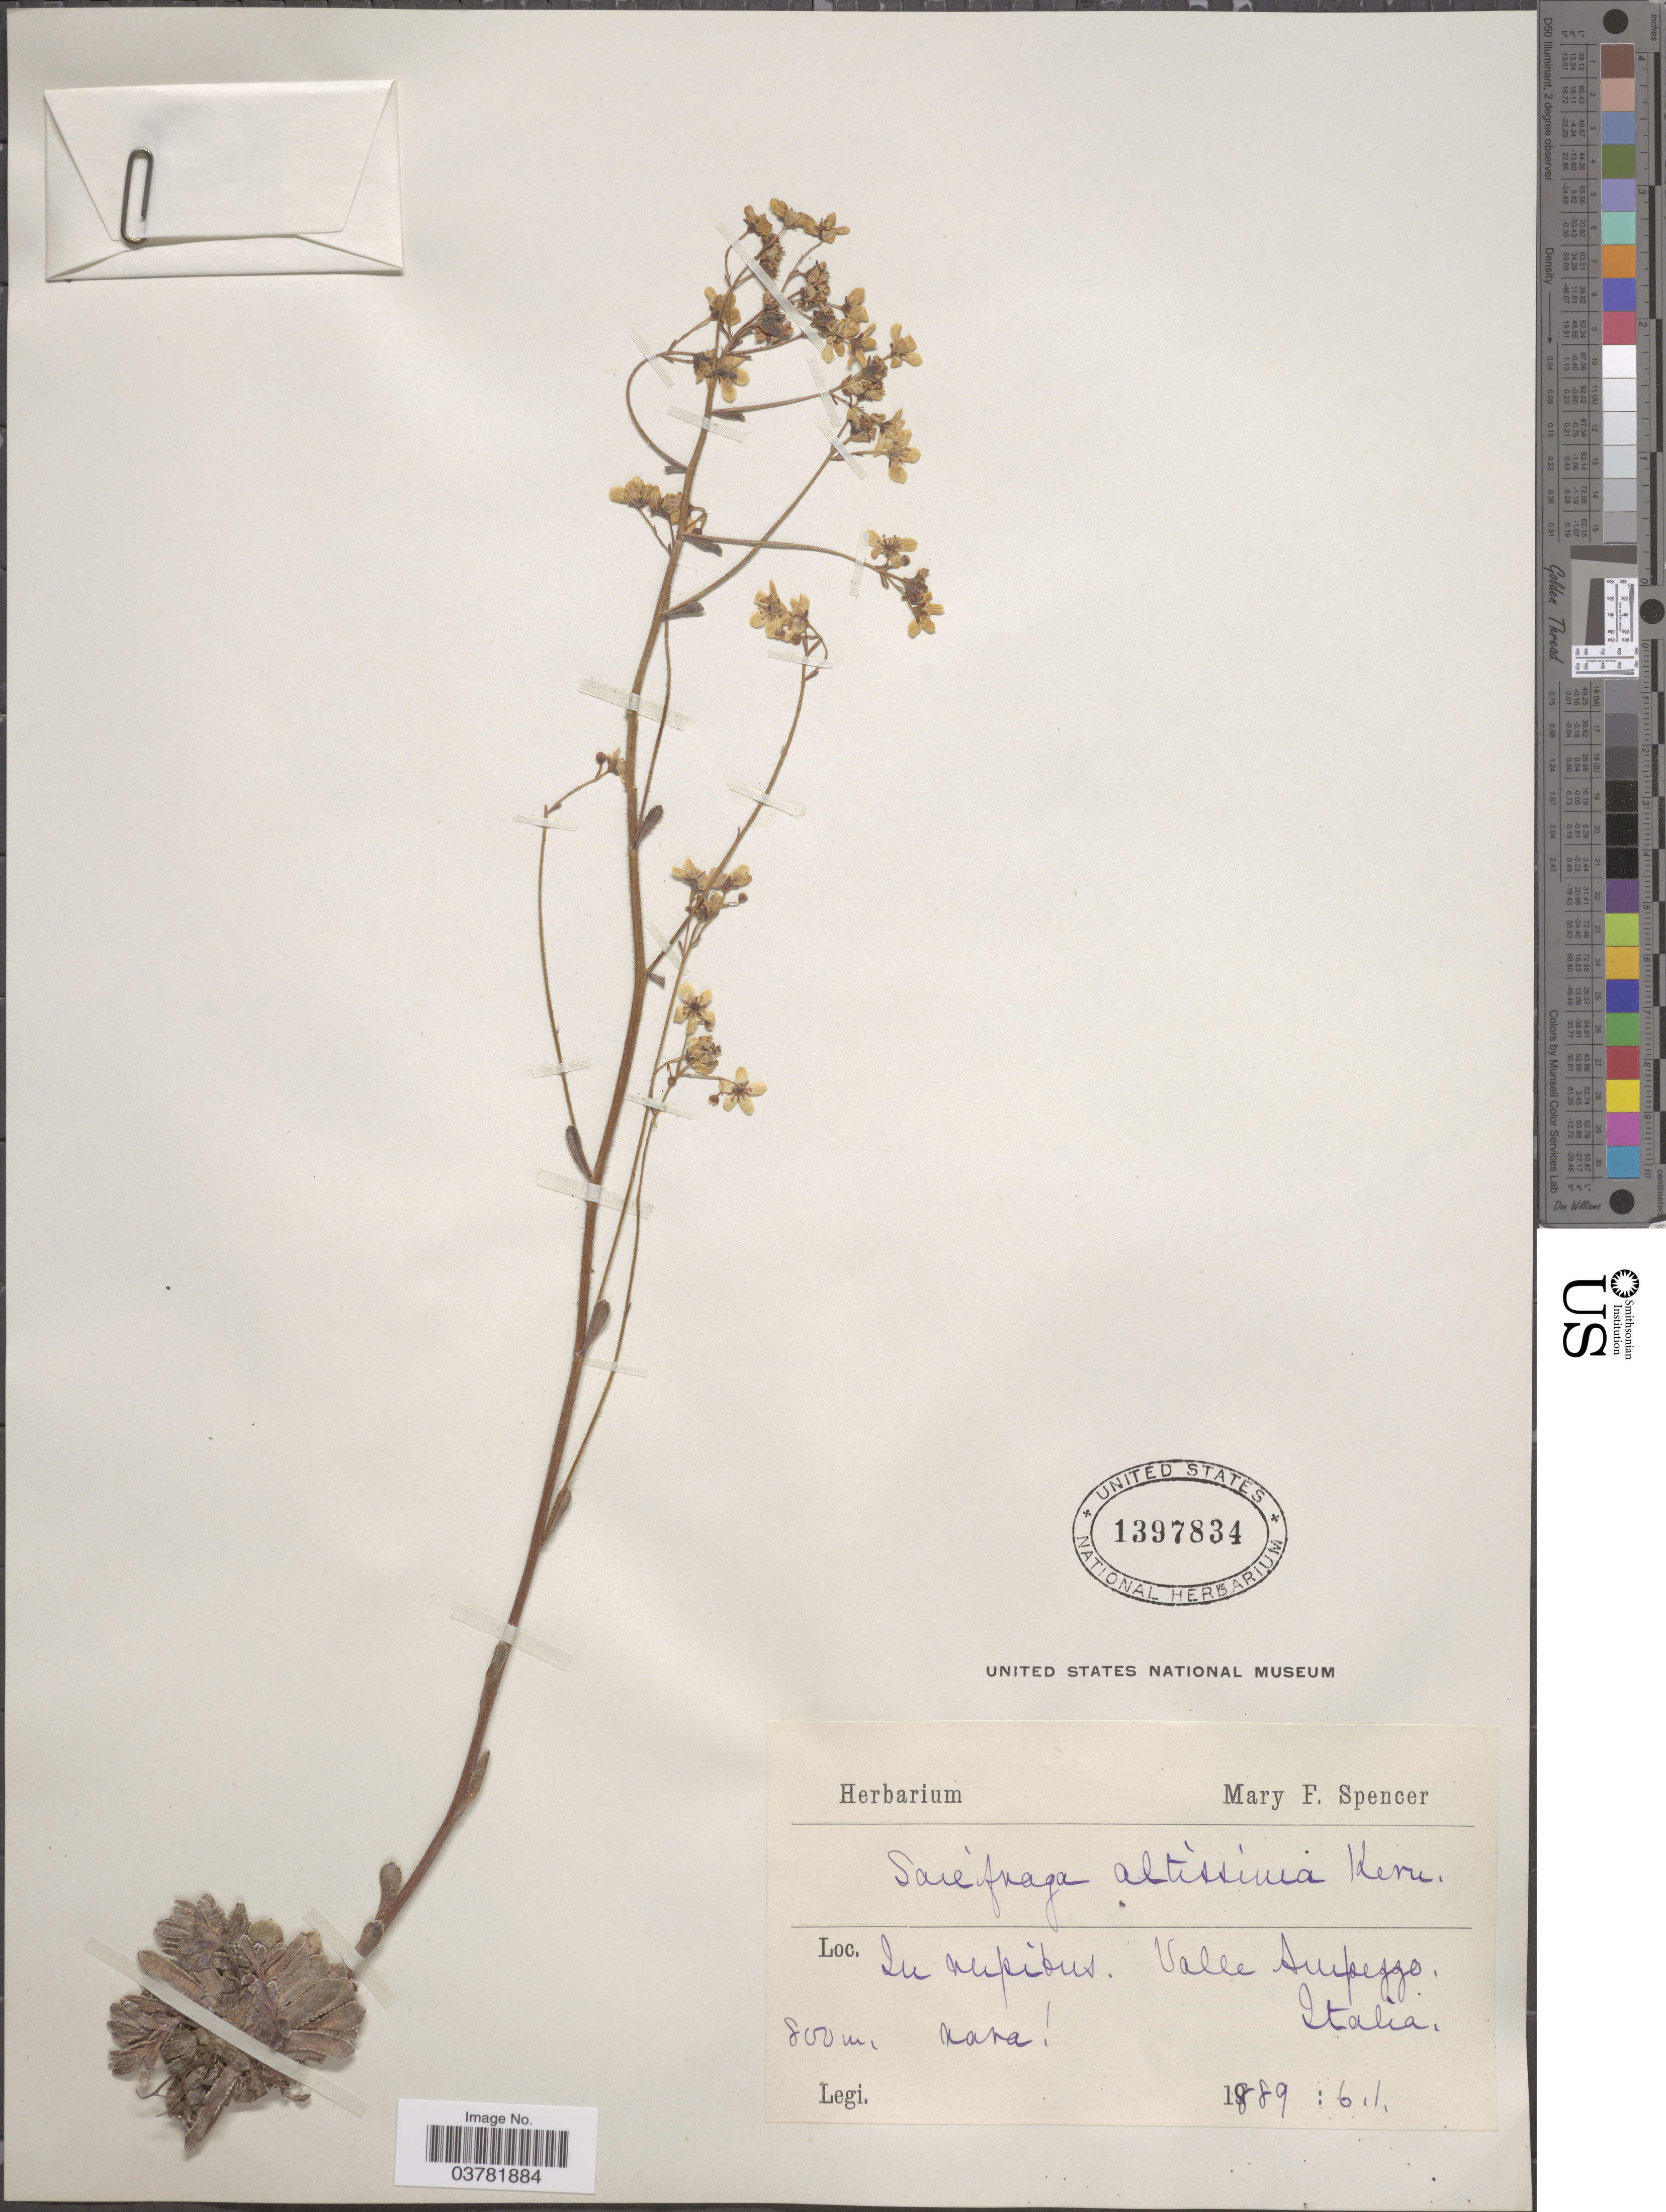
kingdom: Plantae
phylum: Tracheophyta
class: Magnoliopsida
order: Saxifragales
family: Saxifragaceae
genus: Saxifraga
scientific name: Saxifraga altissima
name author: A. Kern.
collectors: M. Spencer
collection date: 1889-06-01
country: Italy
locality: In rupibus. Vallee Ampezzo.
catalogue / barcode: US 1397834